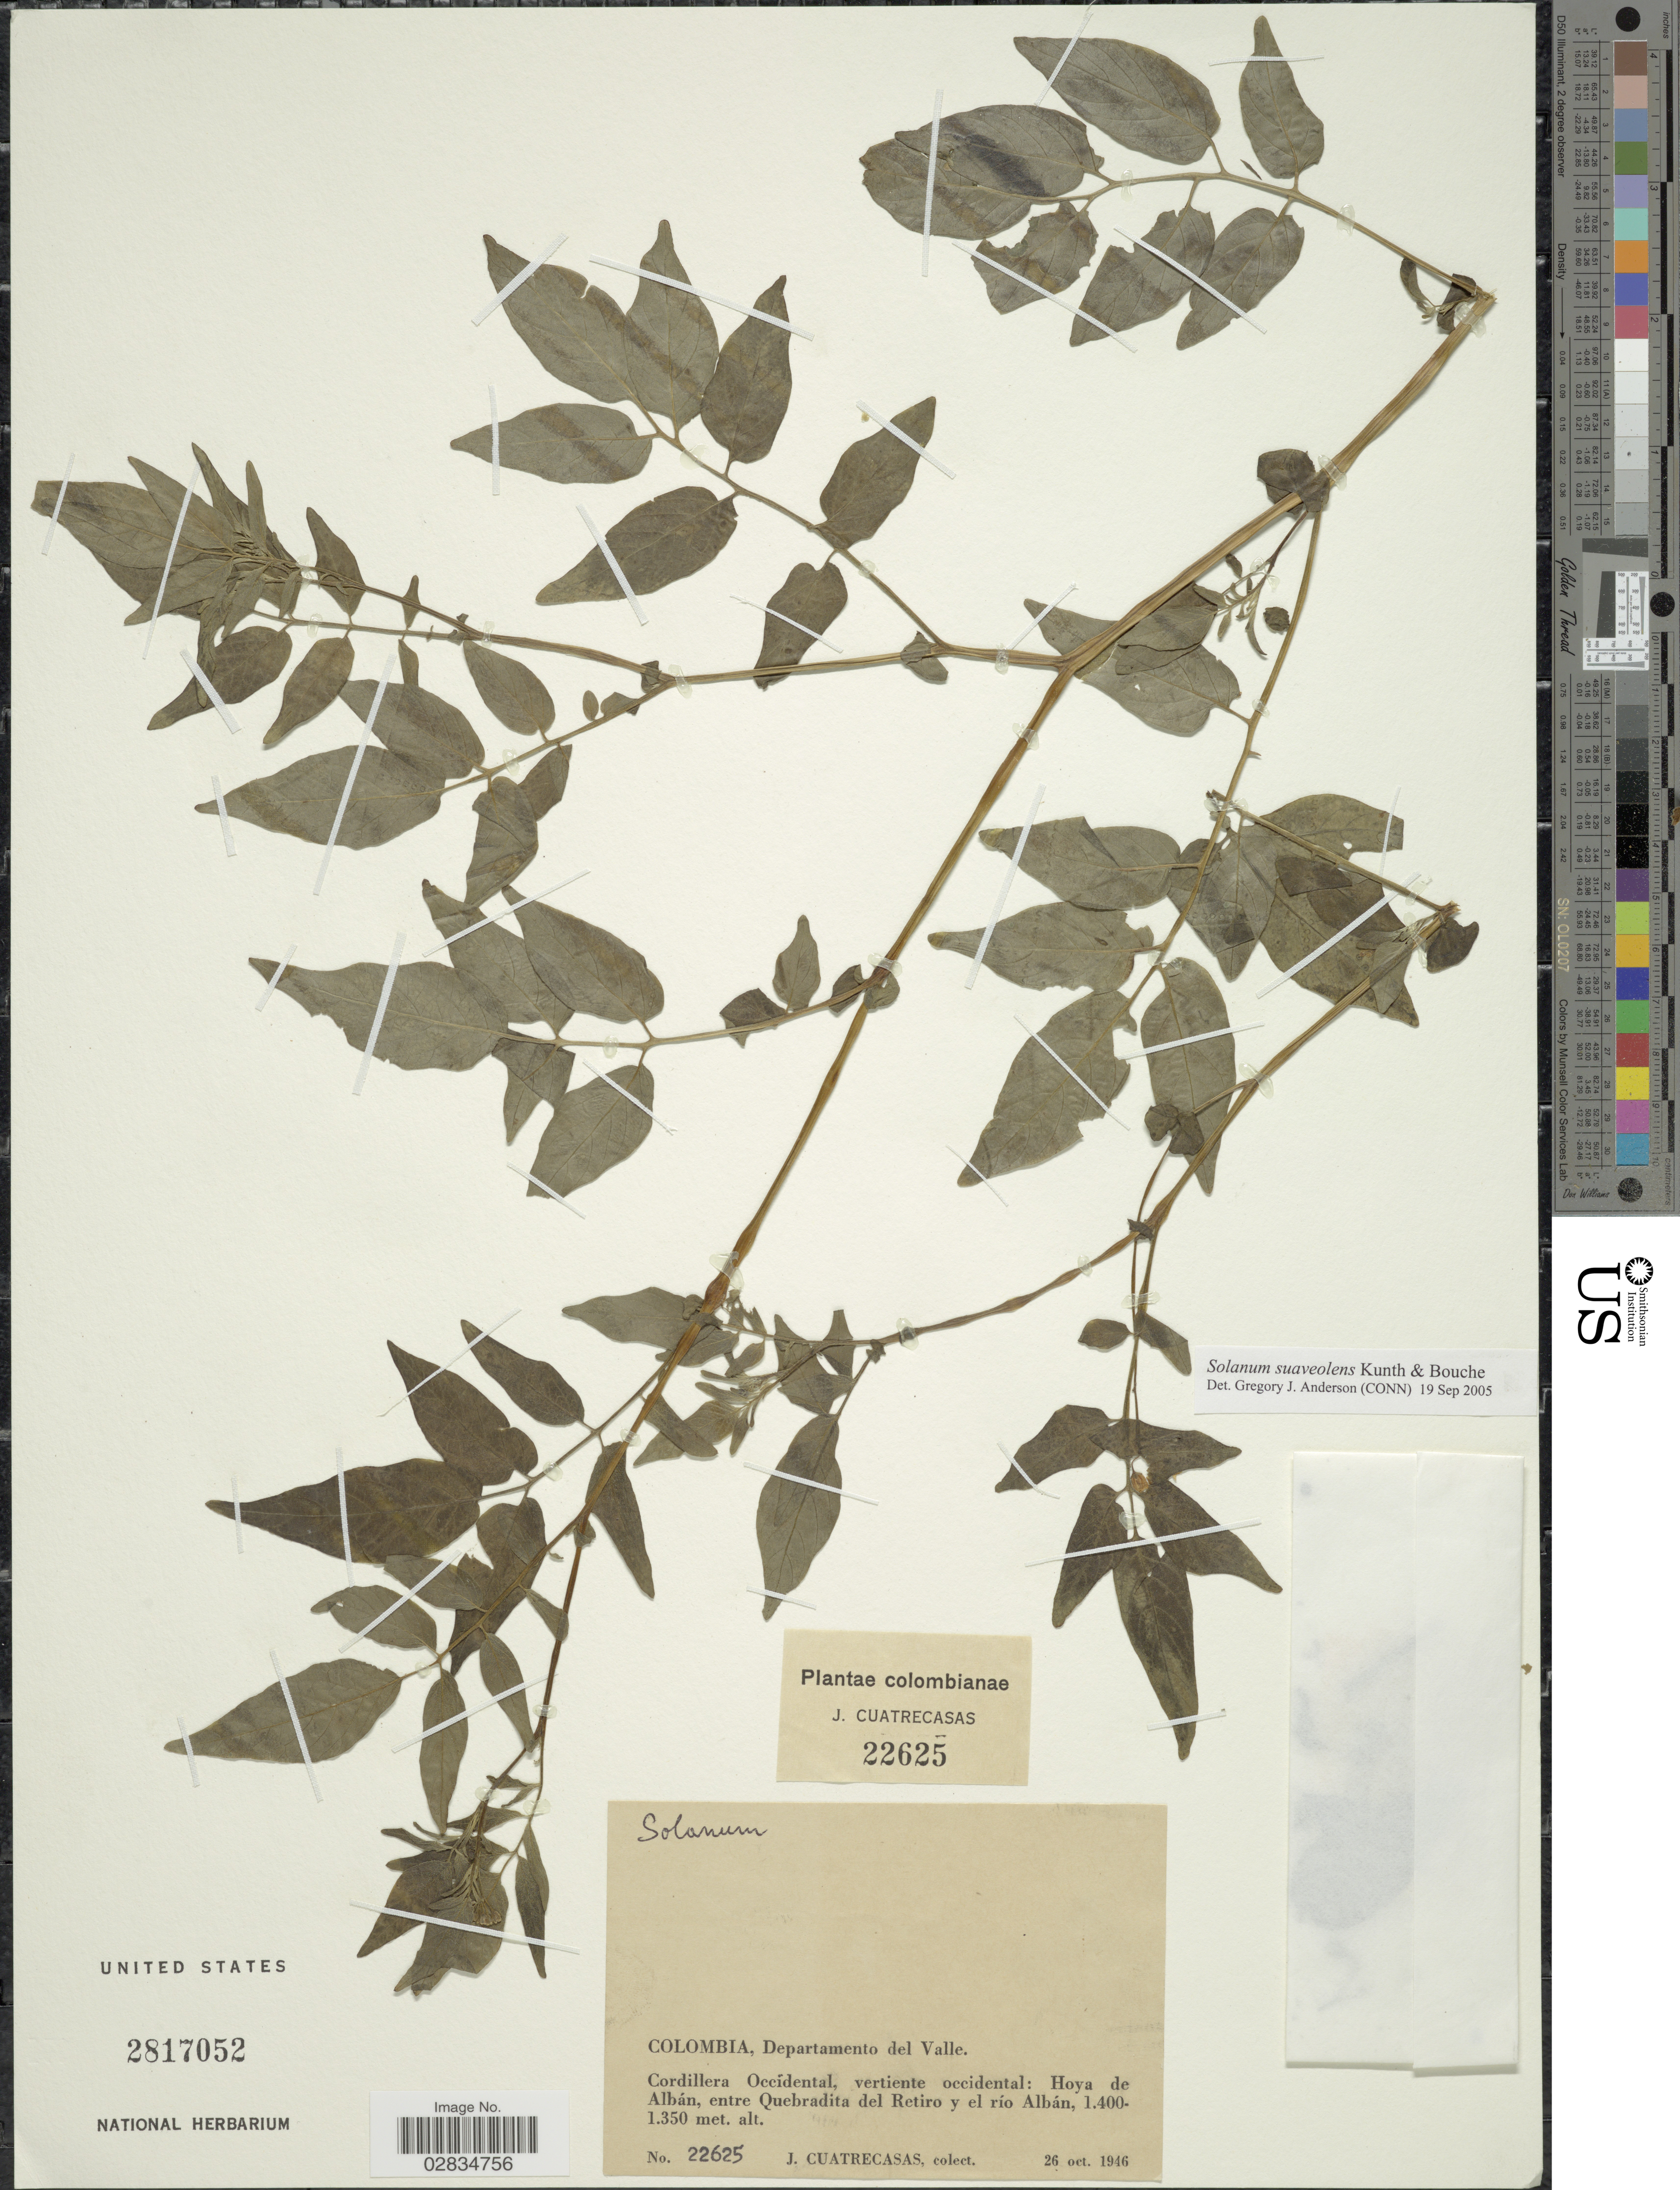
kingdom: Plantae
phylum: Tracheophyta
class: Magnoliopsida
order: Solanales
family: Solanaceae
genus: Solanum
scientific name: Solanum suaveolens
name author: Kunth & C.D. Bouché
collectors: J. Cuatrecasas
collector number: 22625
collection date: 1946-10-26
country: Colombia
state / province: Valle del Cauca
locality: Departamento del Valle, Cordillera Occidental, vertiente occidental: Hoya de Albán, entre Quebradita del Retiro y el río Albán.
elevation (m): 1350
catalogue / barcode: US 2817052